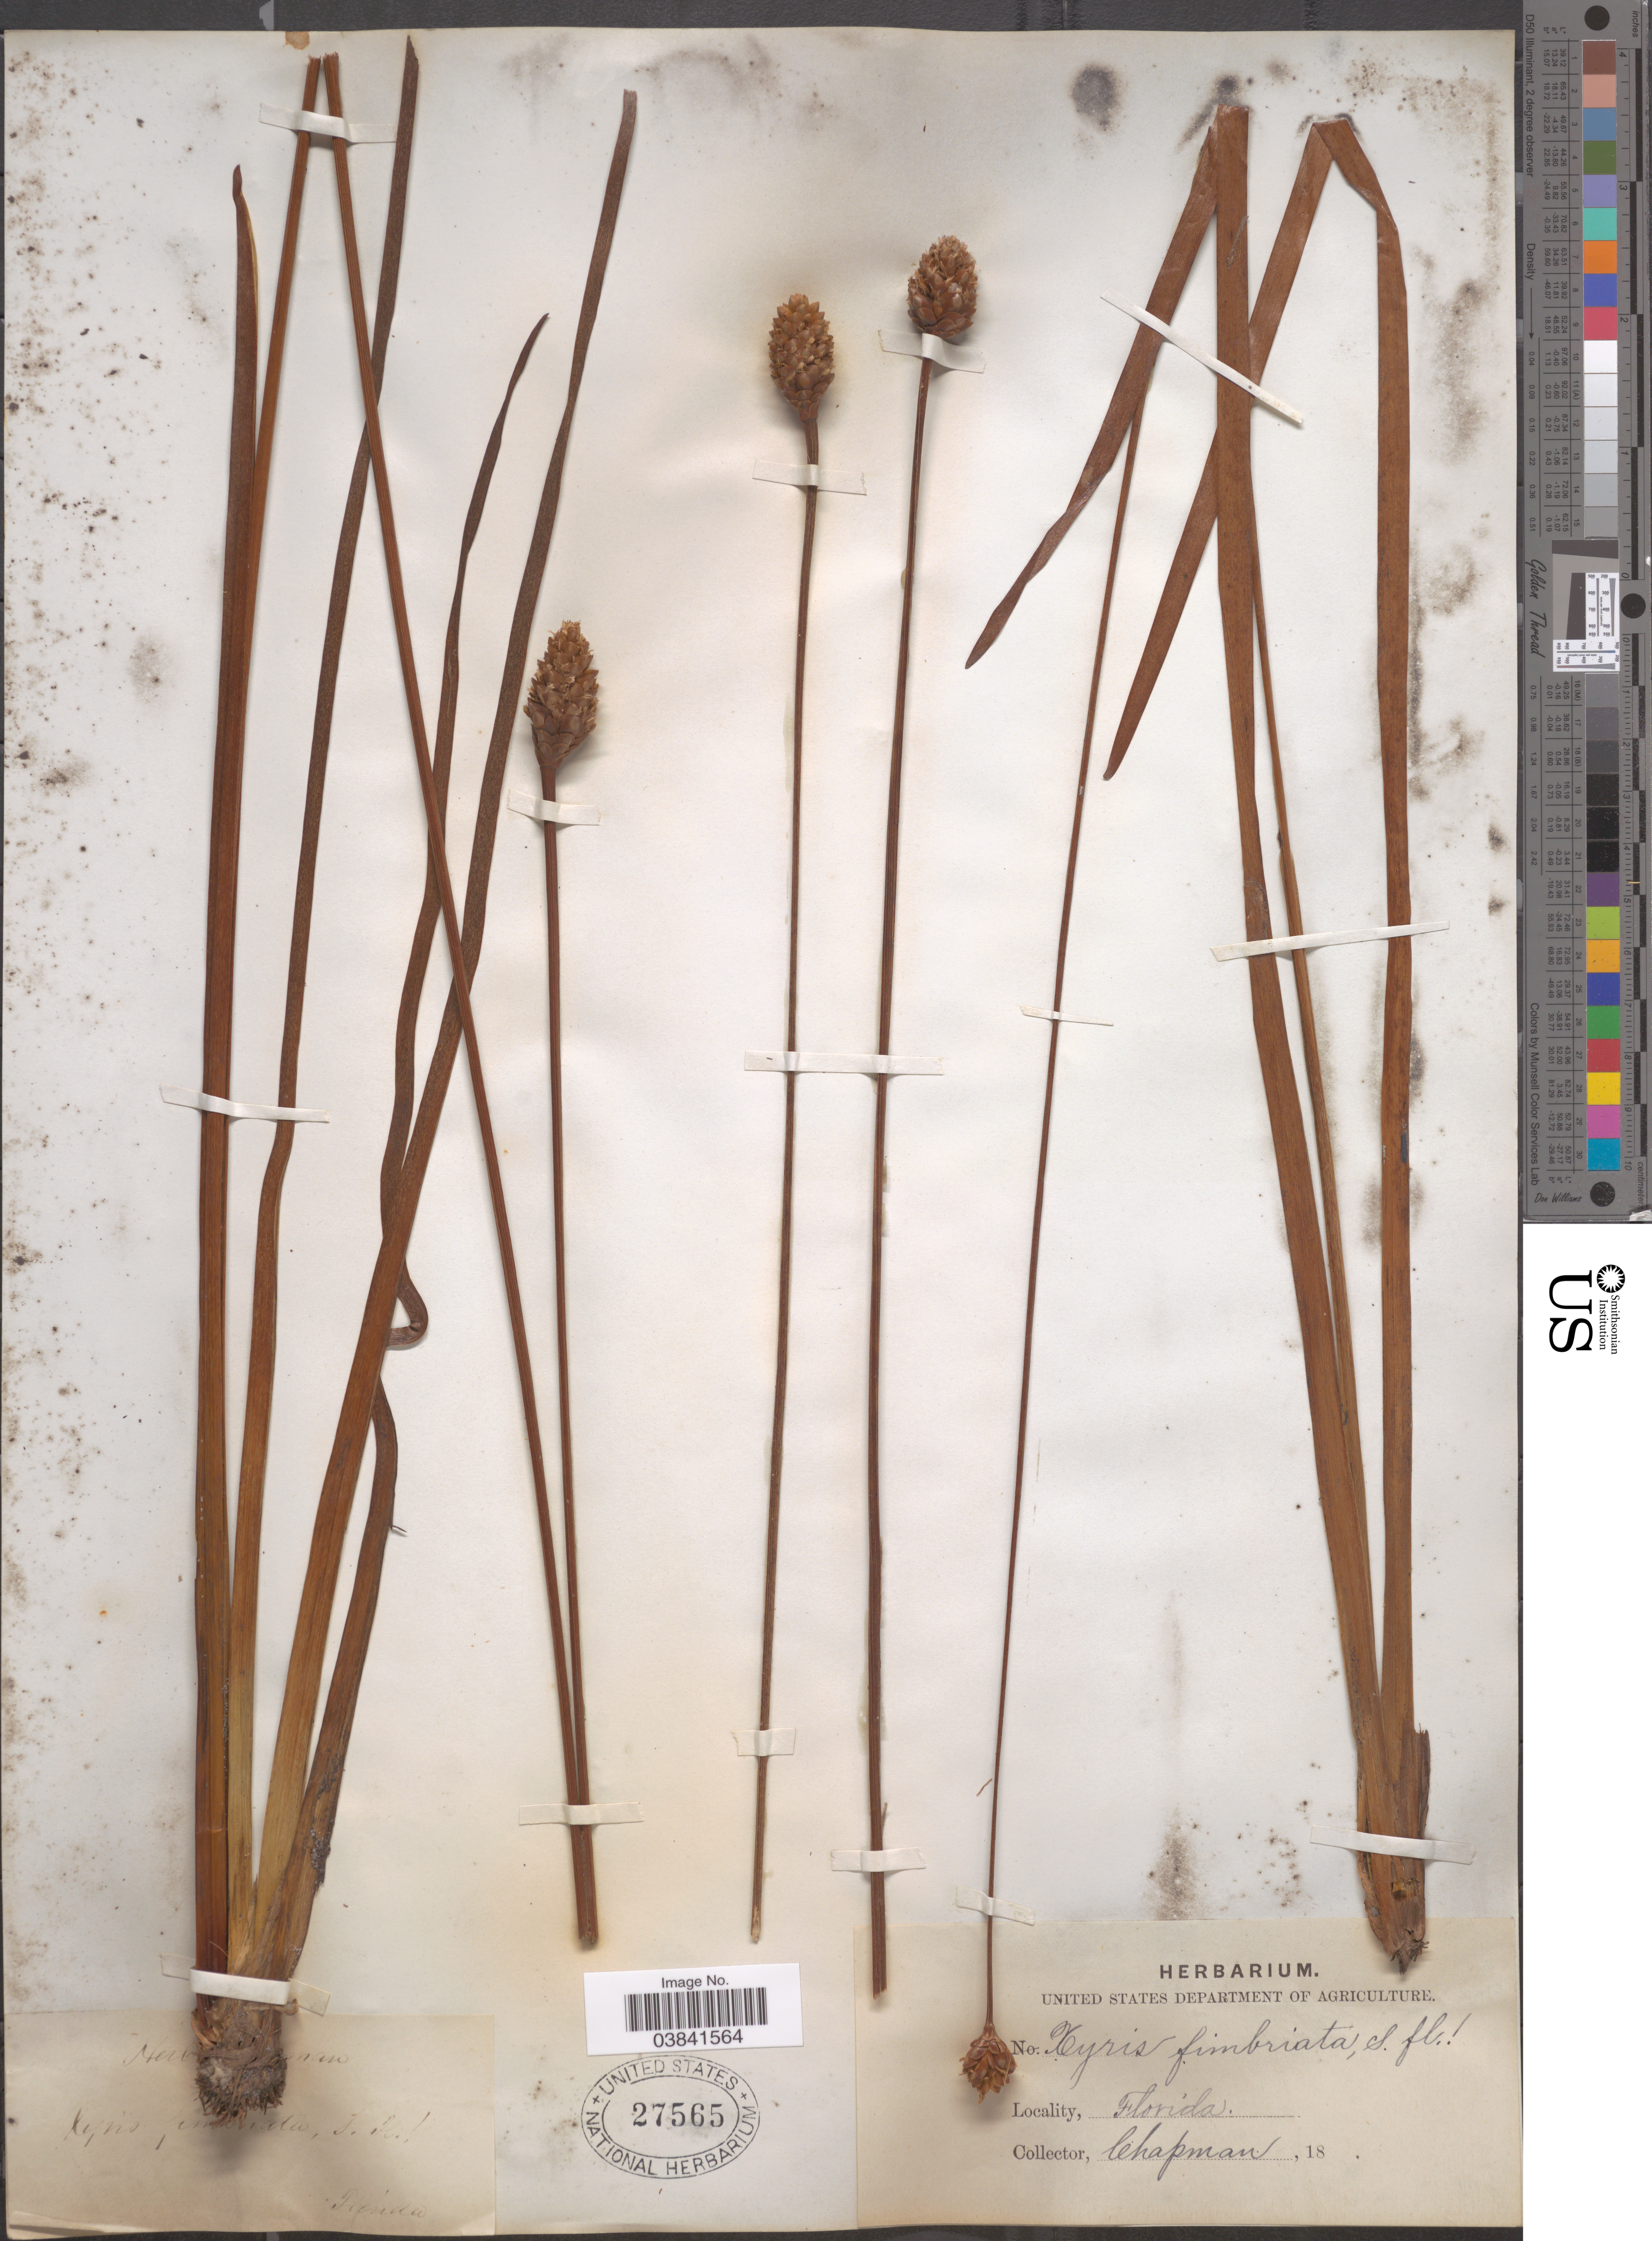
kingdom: Plantae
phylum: Tracheophyta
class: Liliopsida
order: Poales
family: Xyridaceae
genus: Xyris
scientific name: Xyris fimbriata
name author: Elliott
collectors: A. Chapman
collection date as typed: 18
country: United States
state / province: Florida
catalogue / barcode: US 27565